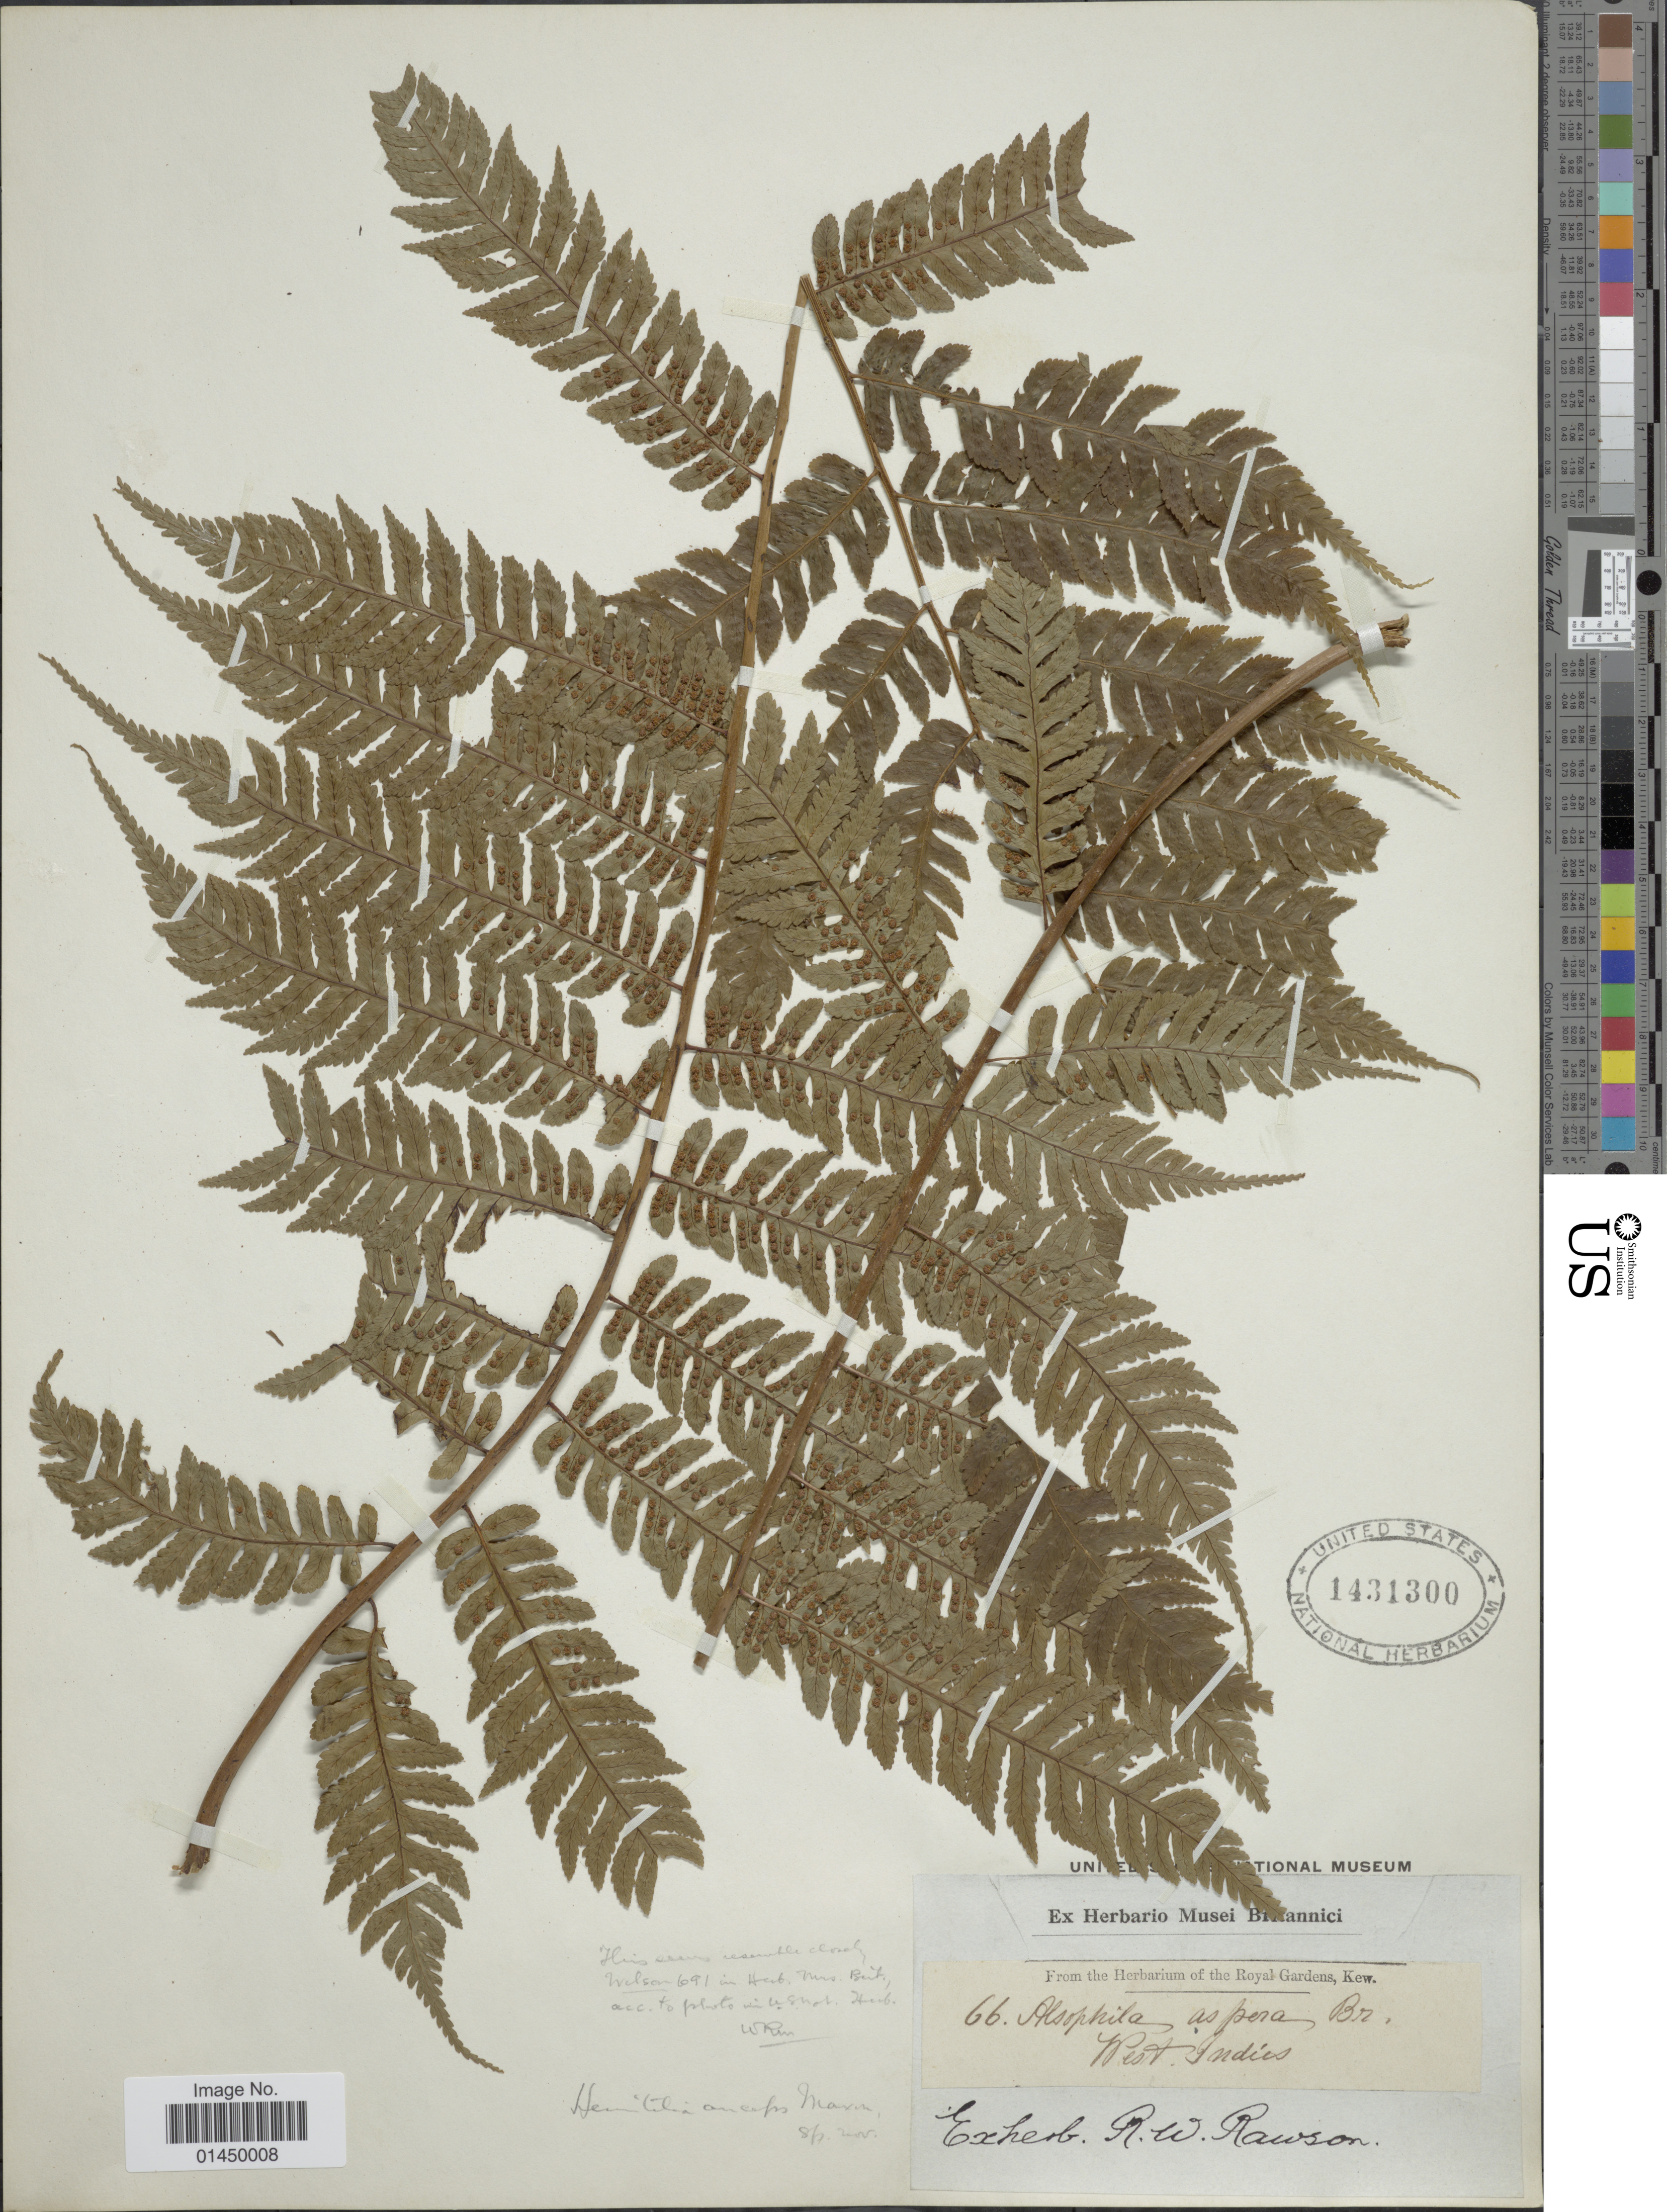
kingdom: Plantae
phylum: Tracheophyta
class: Polypodiopsida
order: Cyatheales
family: Cyatheaceae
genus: Cyathea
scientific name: Cyathea aspera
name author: (L.) Sw.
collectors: ex herb. R. W. Rawson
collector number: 66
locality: West Indies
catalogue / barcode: US 1431300